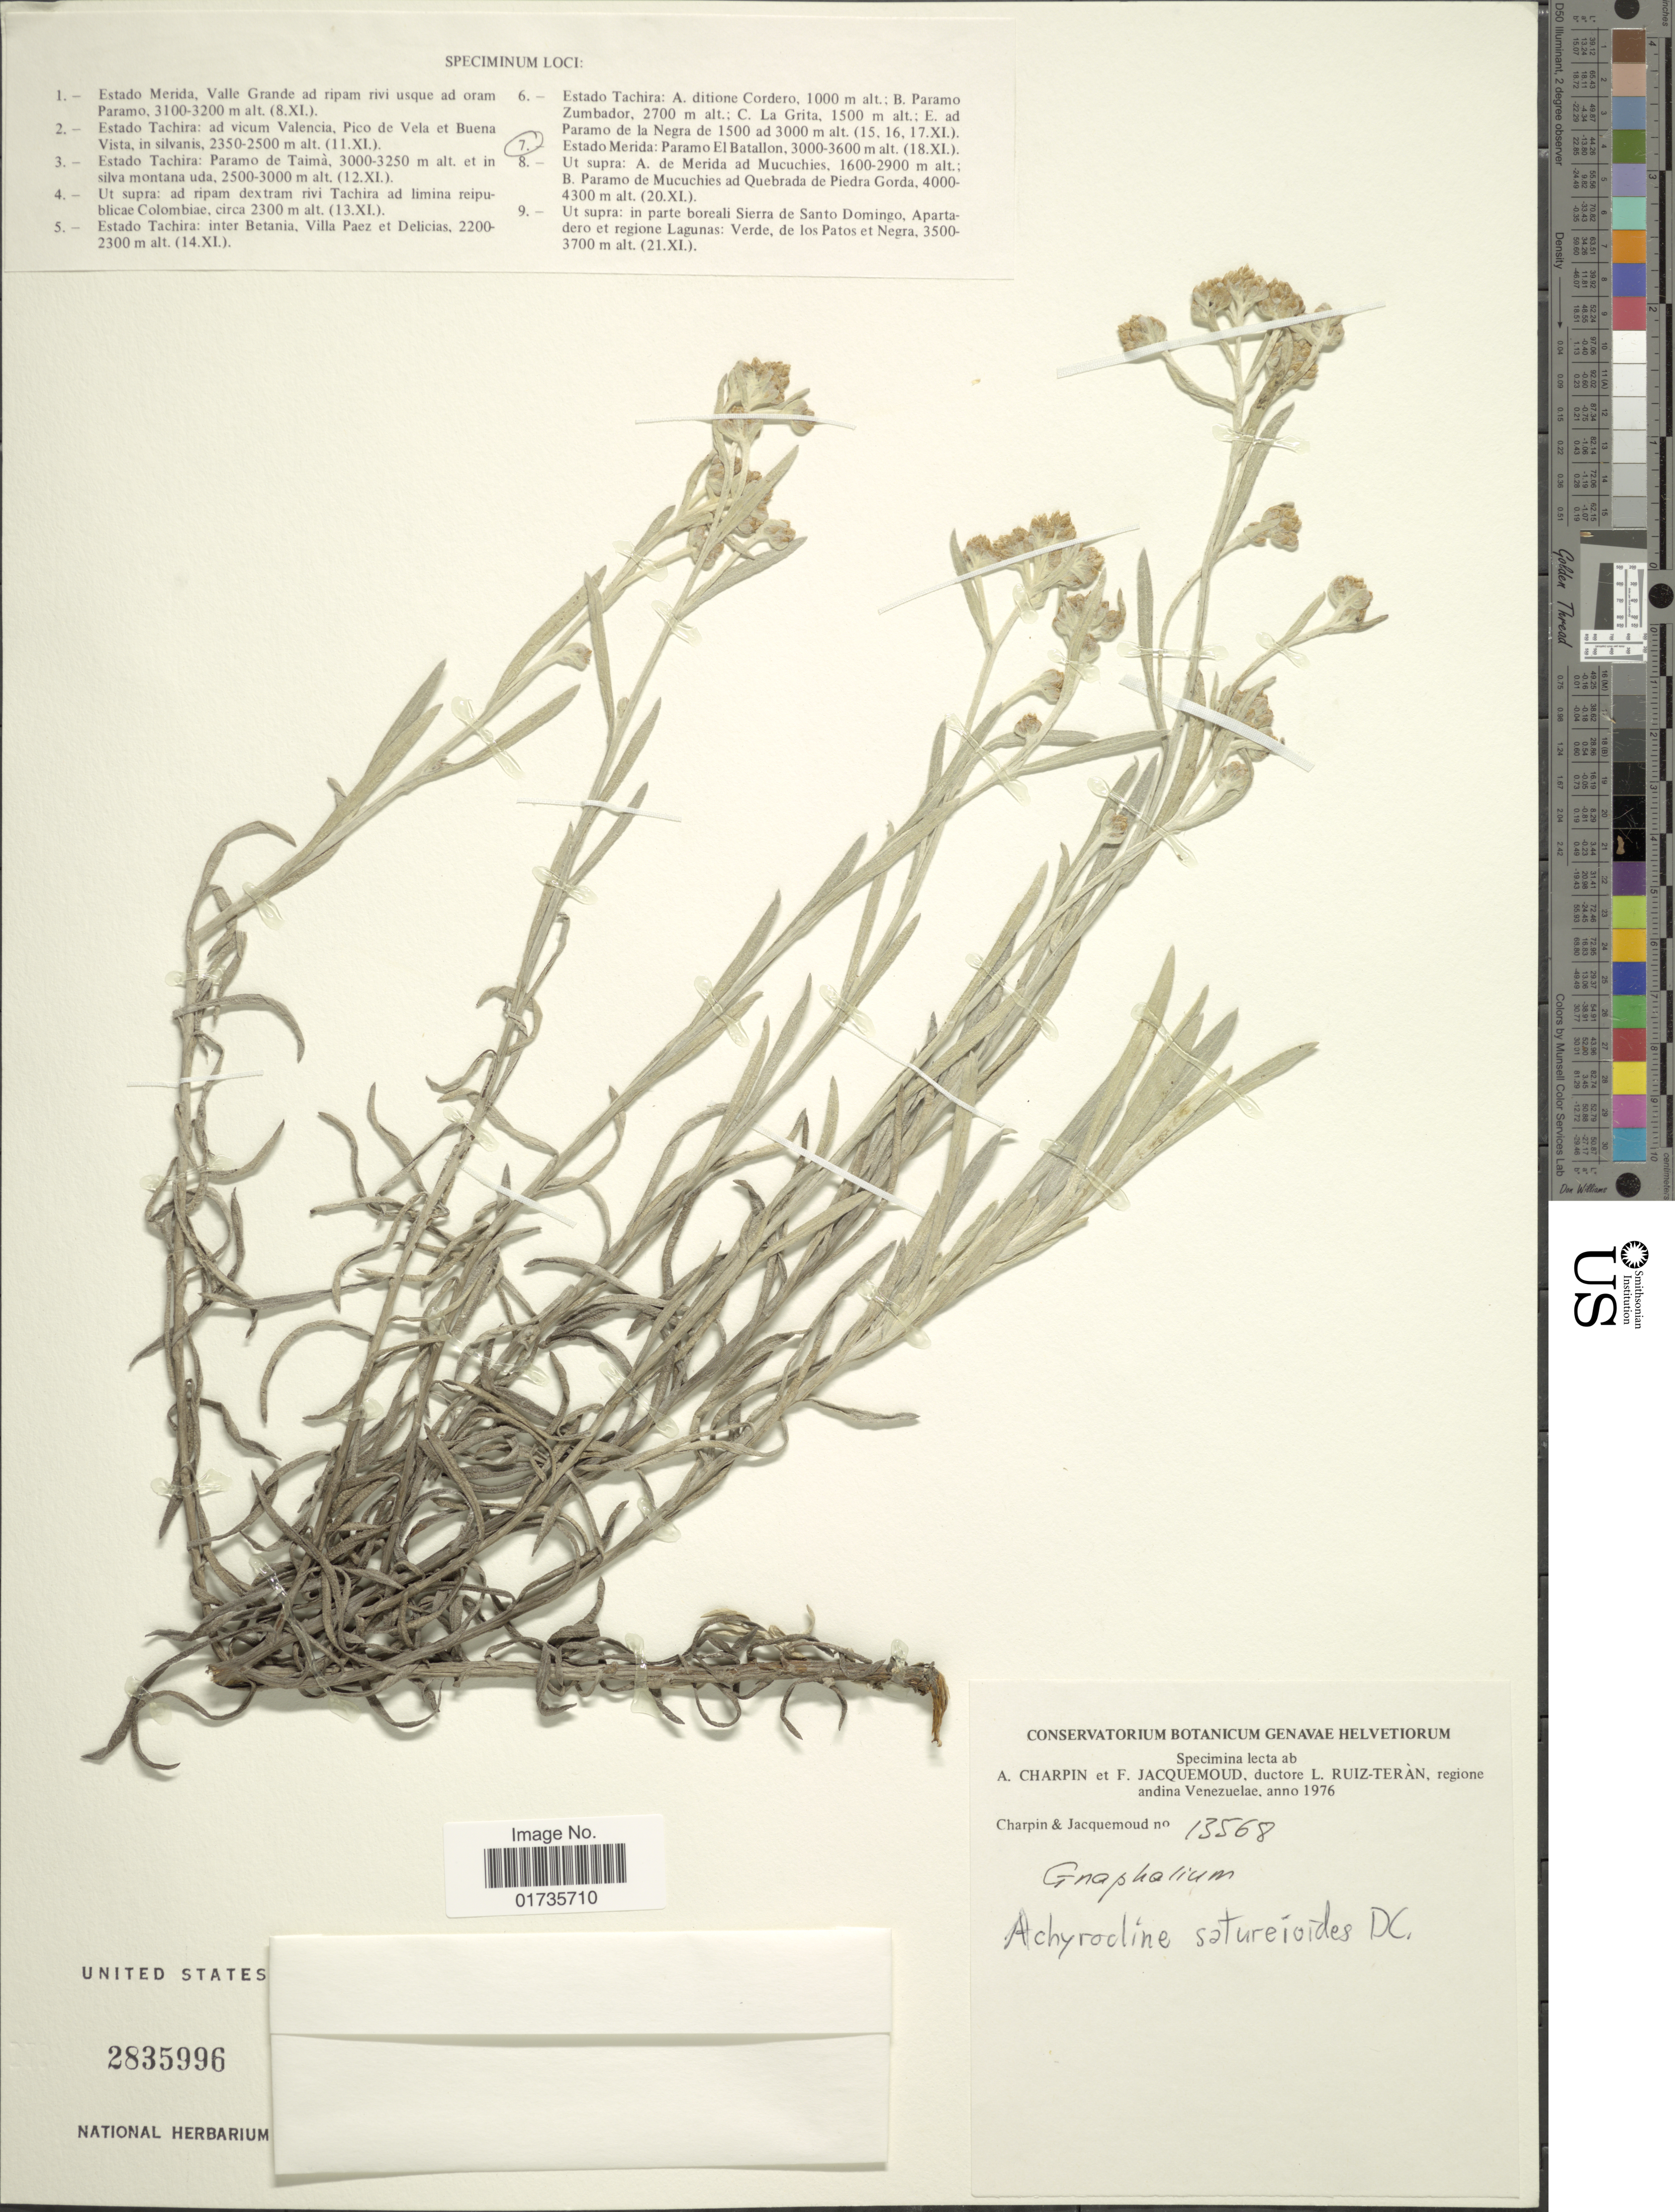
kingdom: Plantae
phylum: Tracheophyta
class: Magnoliopsida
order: Asterales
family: Asteraceae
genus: Achyrocline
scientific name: Achyrocline satureioides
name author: (Lam.) DC.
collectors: A. Charpin & F. Jacquemoud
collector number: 13568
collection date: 1976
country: Venezuela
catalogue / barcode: US 2835996